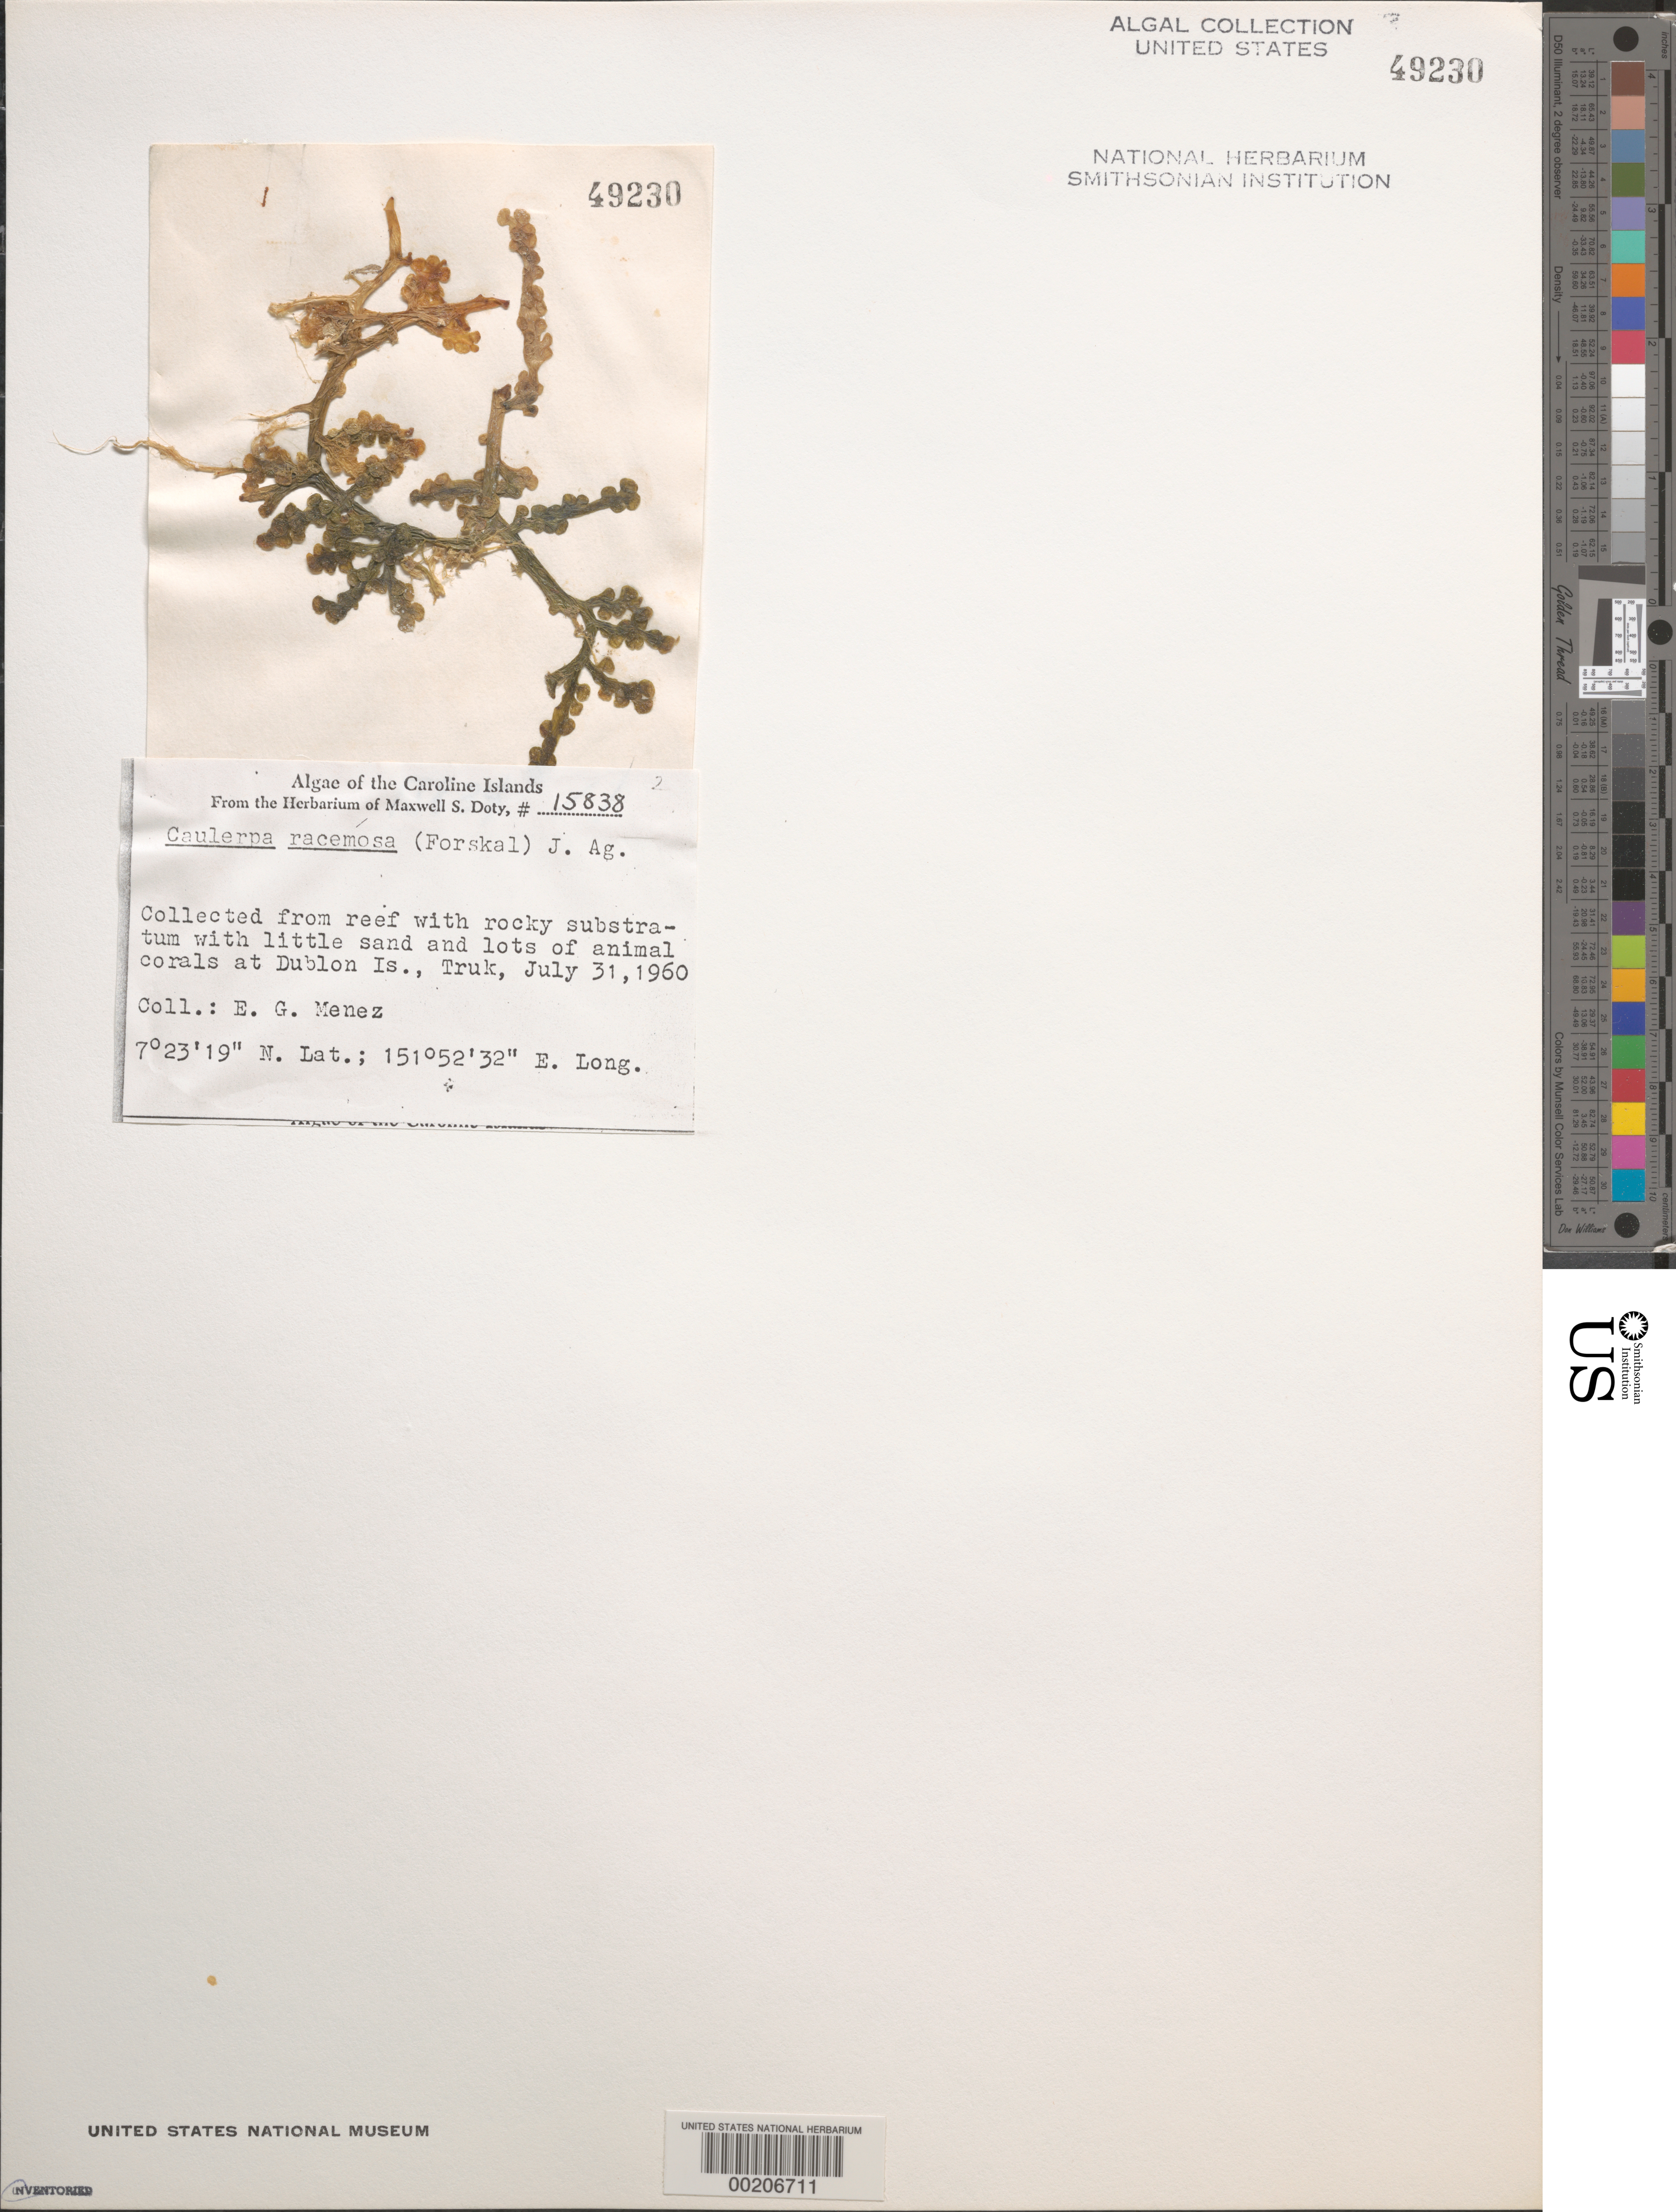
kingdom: Plantae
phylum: Chlorophyta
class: Ulvophyceae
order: Bryopsidales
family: Caulerpaceae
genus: Caulerpa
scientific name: Caulerpa racemosa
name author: (Forssk.) J. Agardh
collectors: Meñez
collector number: MSD 15838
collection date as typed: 31 Jul 1960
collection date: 1960-07-31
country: Micronesia, Federated States of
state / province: Truk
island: Dublon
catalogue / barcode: US 49230